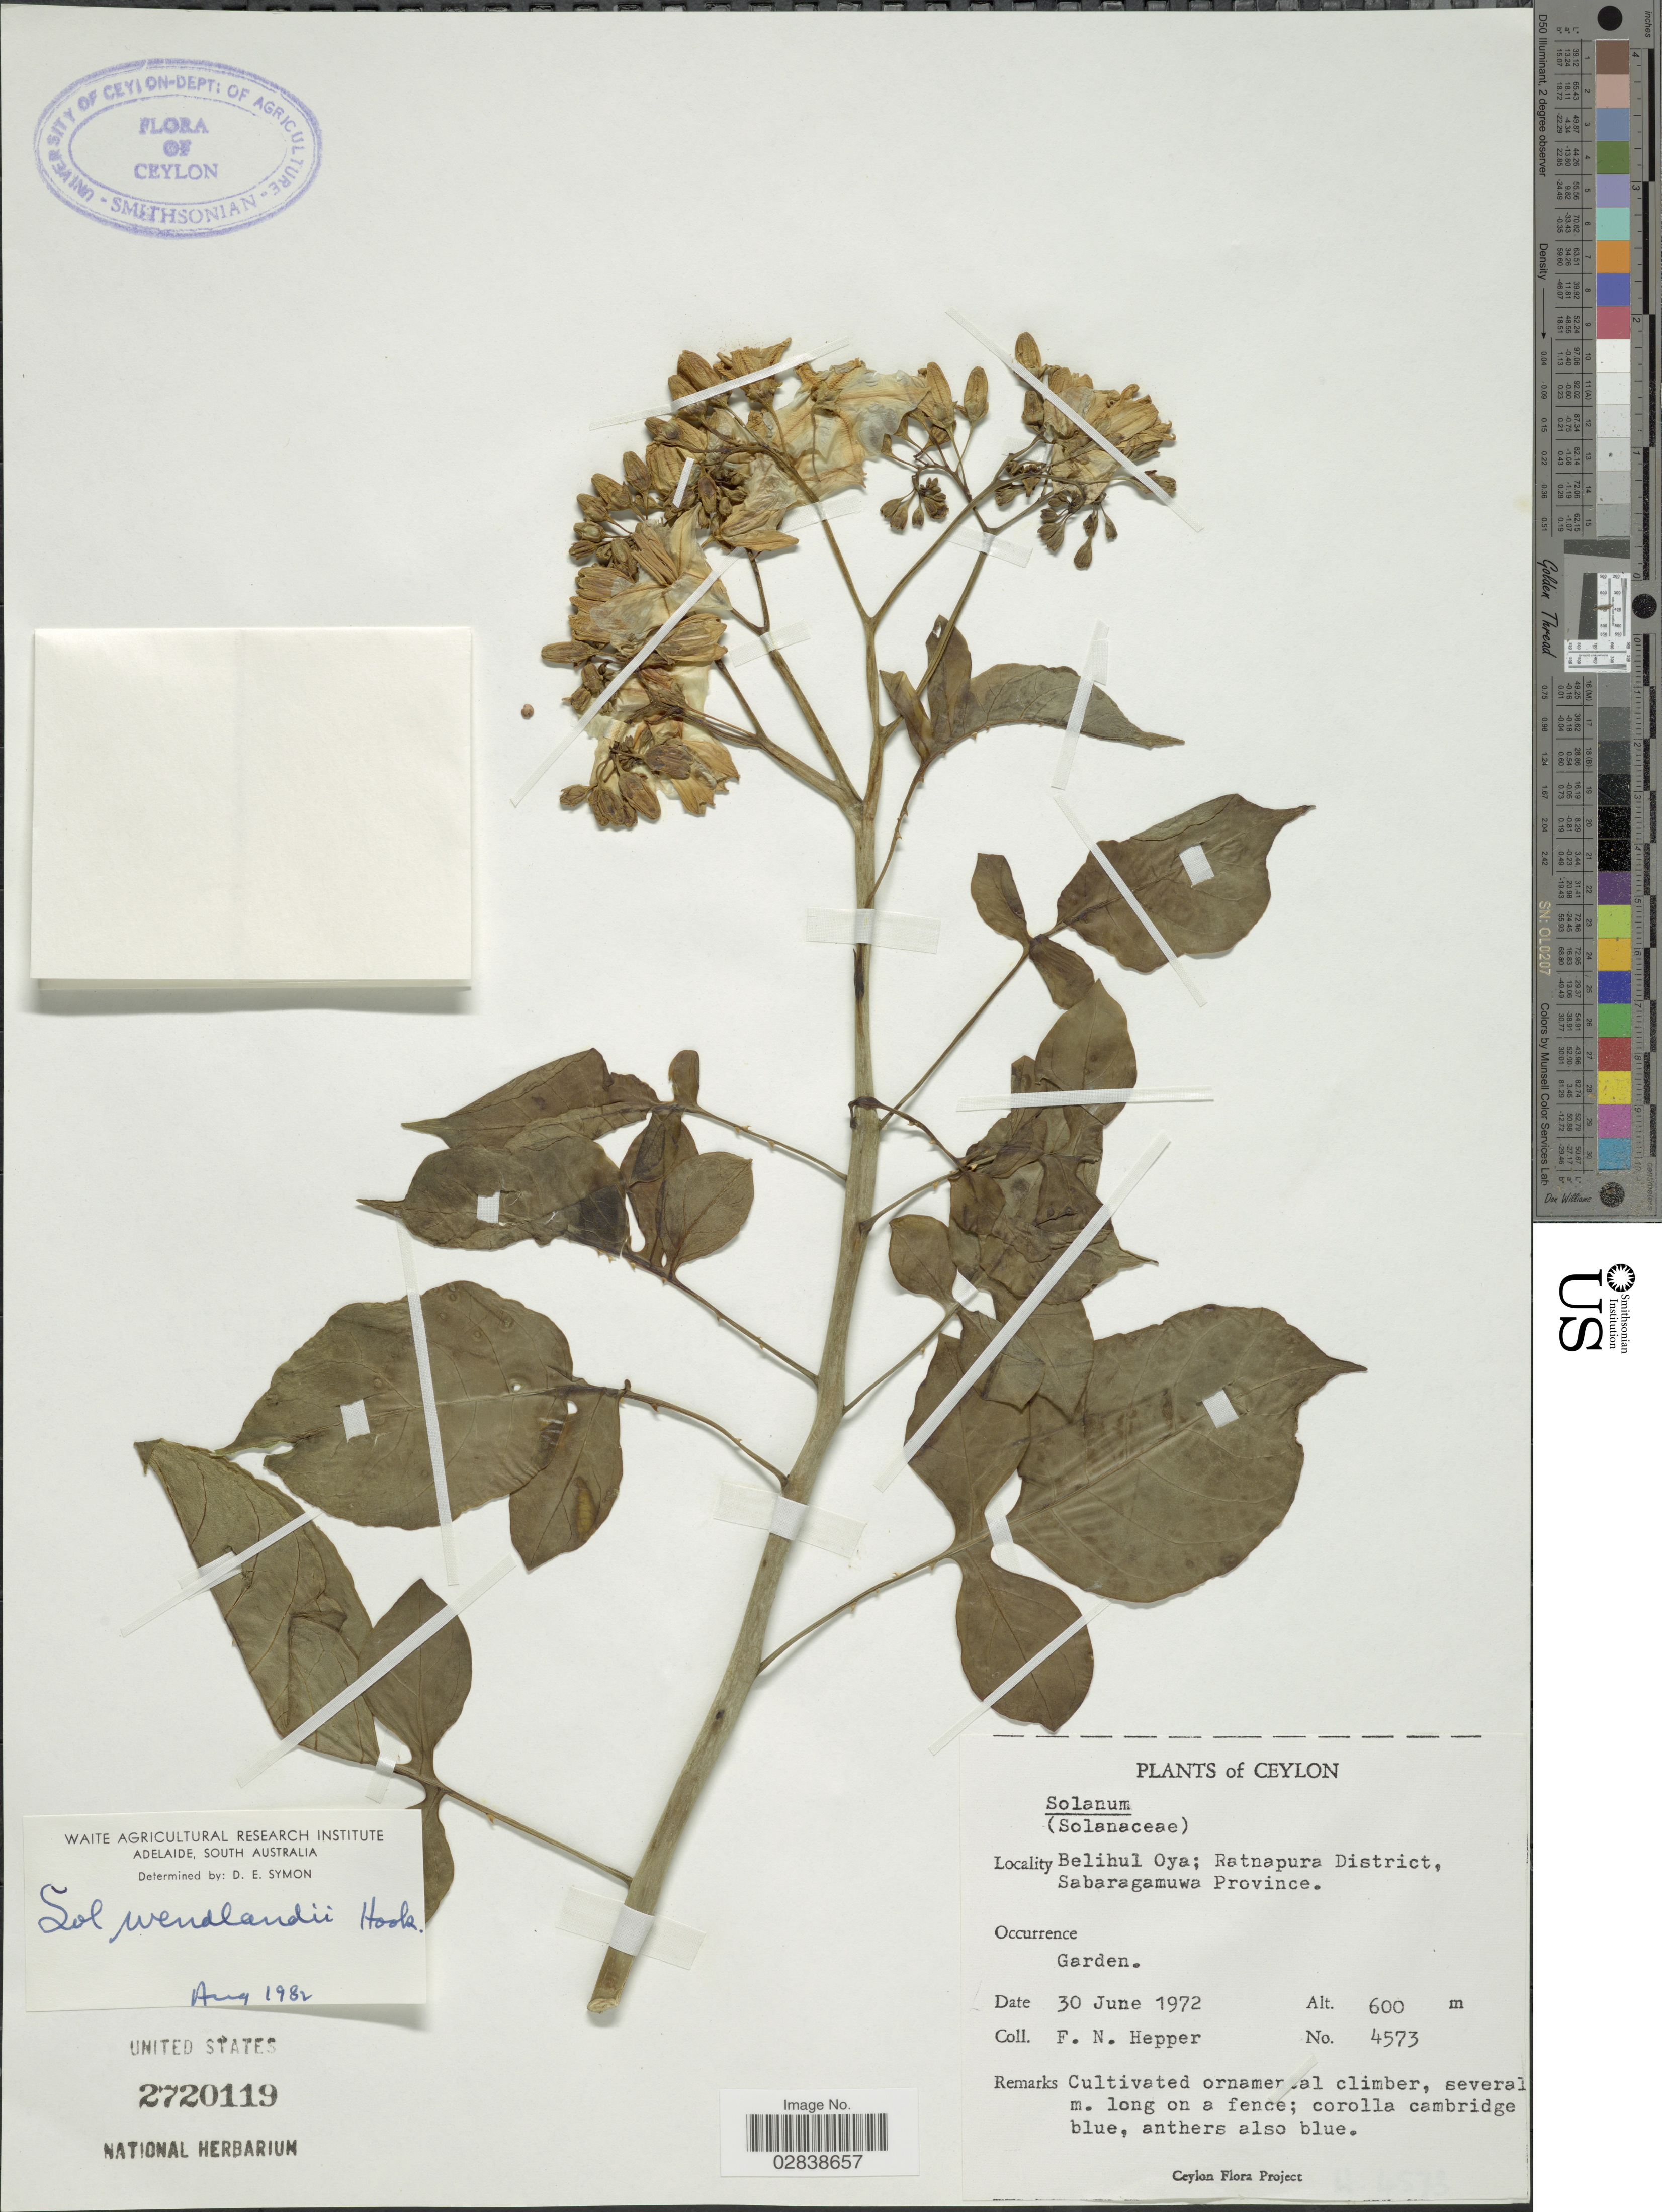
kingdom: Plantae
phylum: Tracheophyta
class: Magnoliopsida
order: Solanales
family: Solanaceae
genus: Solanum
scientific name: Solanum wendlandii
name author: Hook. f.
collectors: F. Hepper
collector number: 4573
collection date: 1972-06-30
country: Sri Lanka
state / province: Sabaragamuwa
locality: Belihul Oya; Ratnapura District, Sabaragamuwa Province.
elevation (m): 600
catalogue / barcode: US 2720119